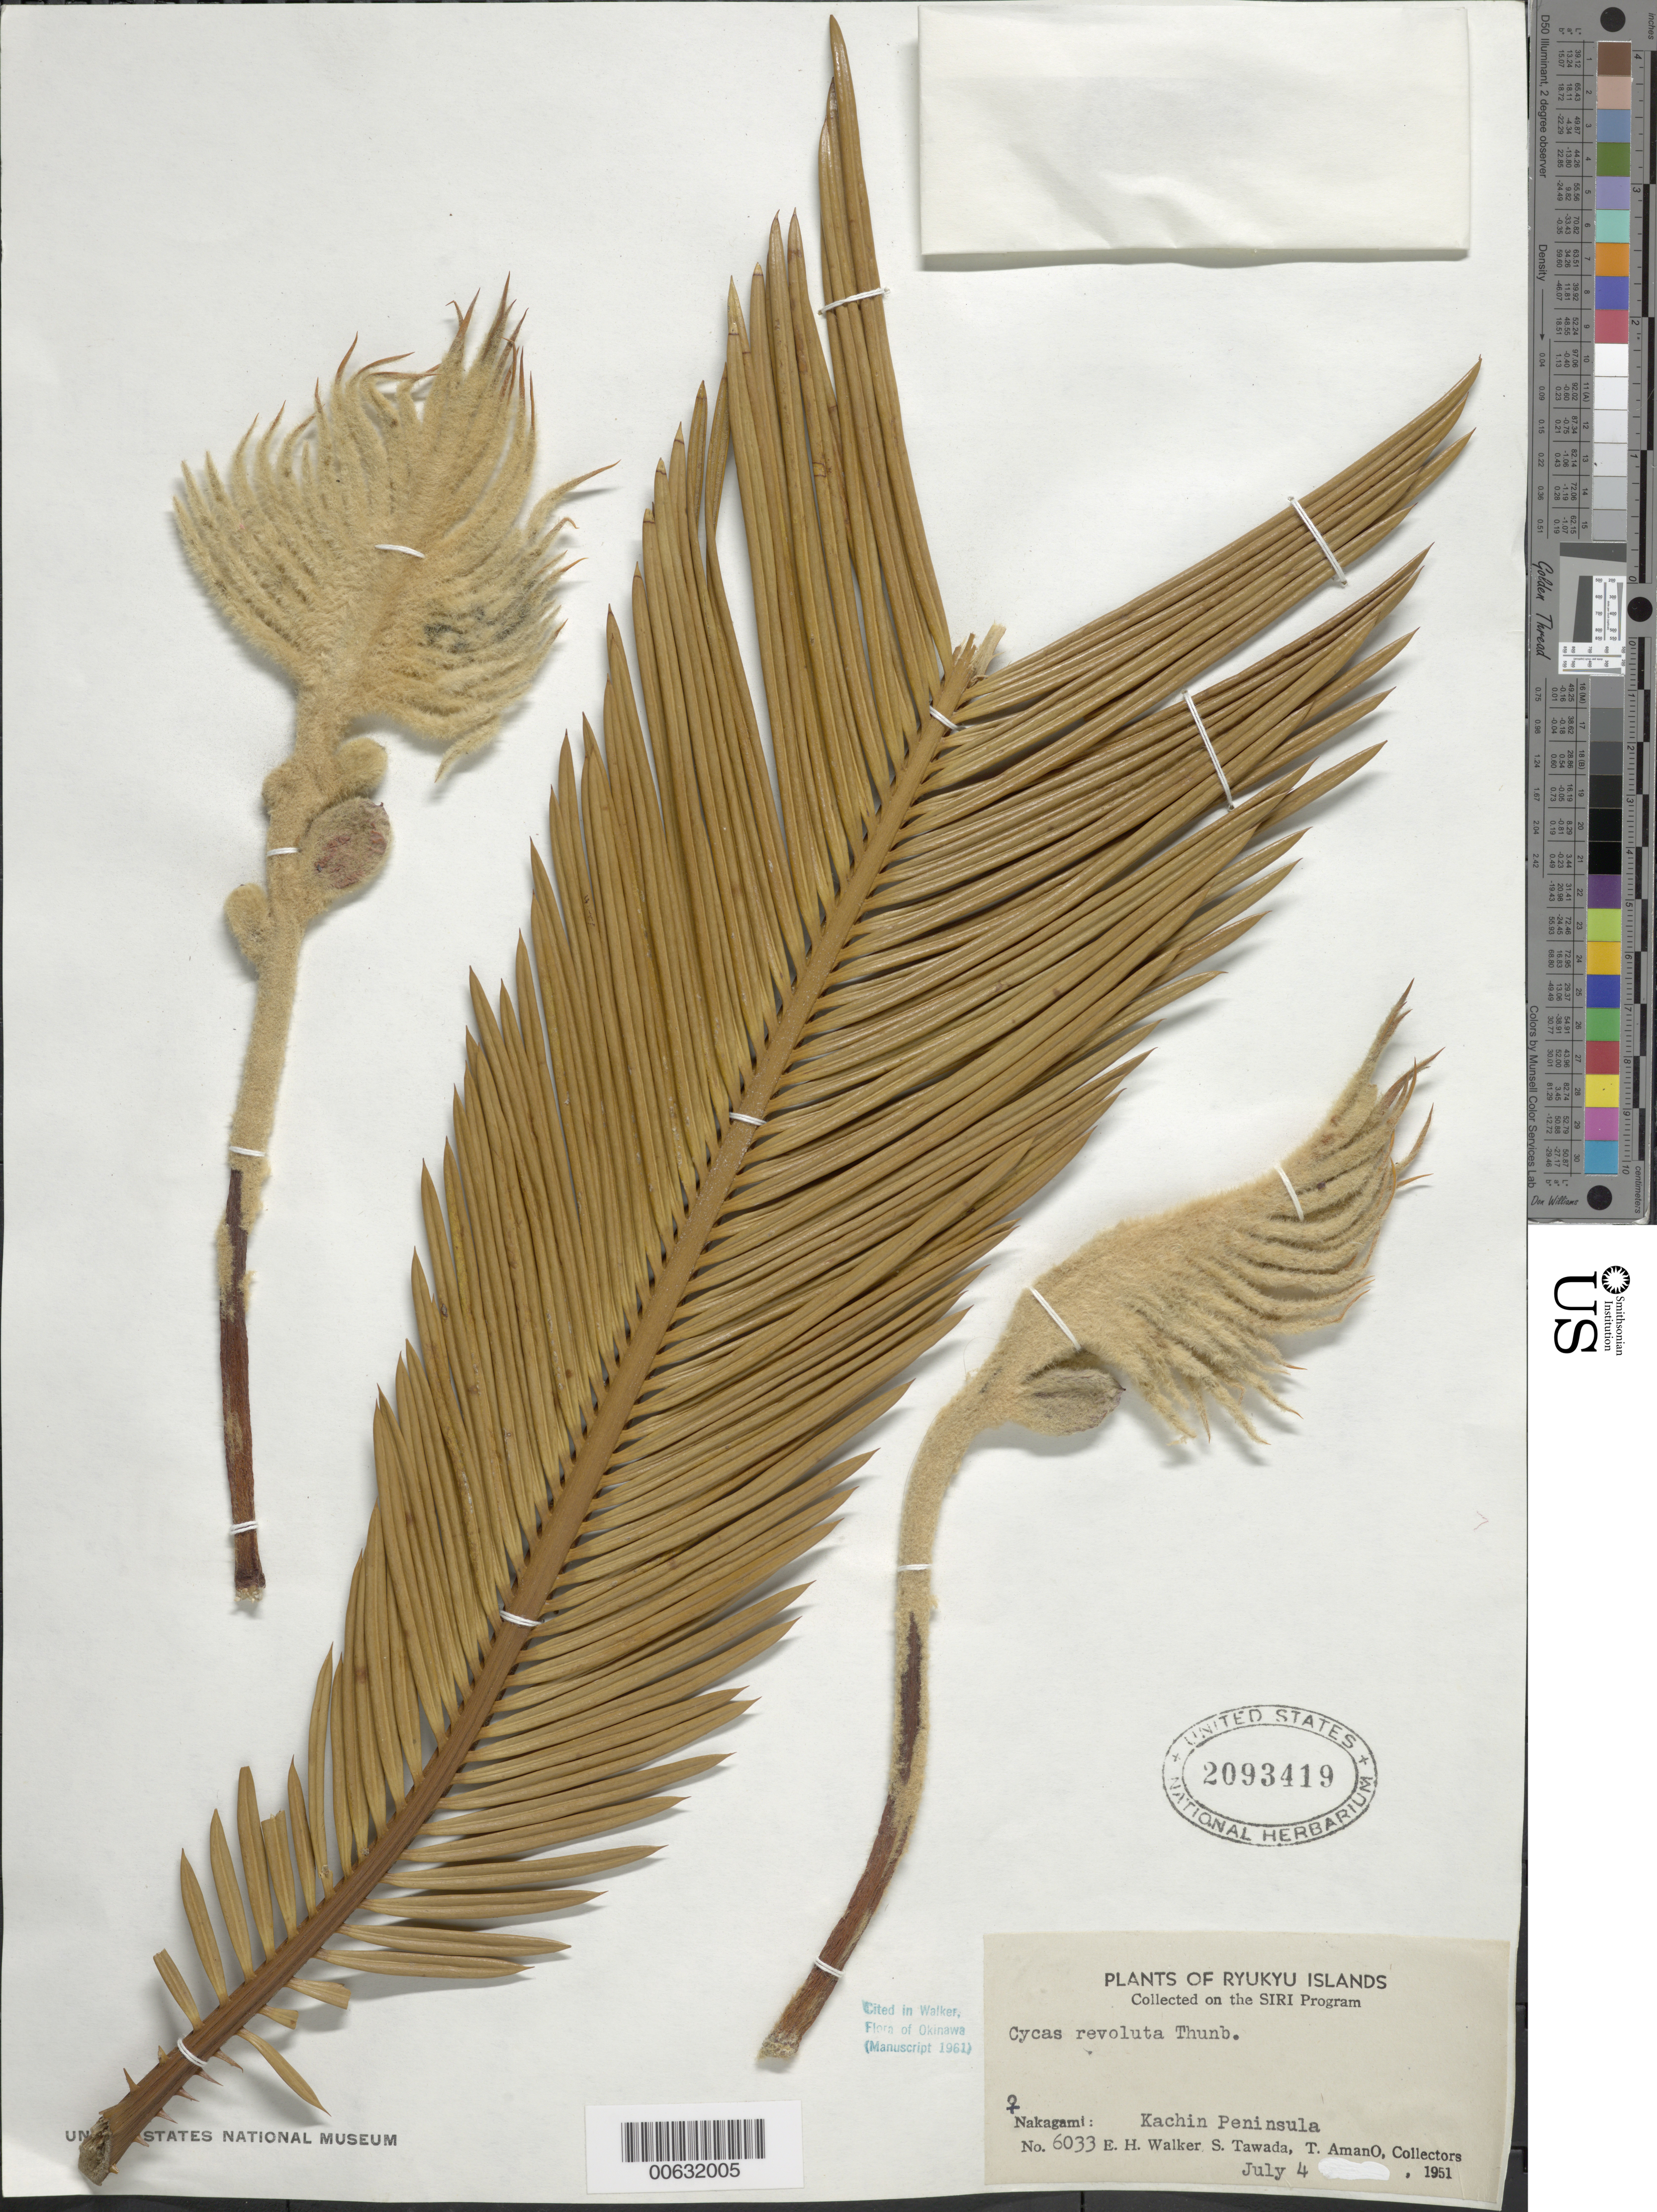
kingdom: Plantae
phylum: Tracheophyta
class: Cycadopsida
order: Cycadales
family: Cycadaceae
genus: Cycas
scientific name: Cycas revoluta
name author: Thunb.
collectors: E. H. Walker, S. Tawada & Amano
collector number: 6033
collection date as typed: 04 Jul 1951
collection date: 1951-07-04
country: Japan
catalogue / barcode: US 2093419